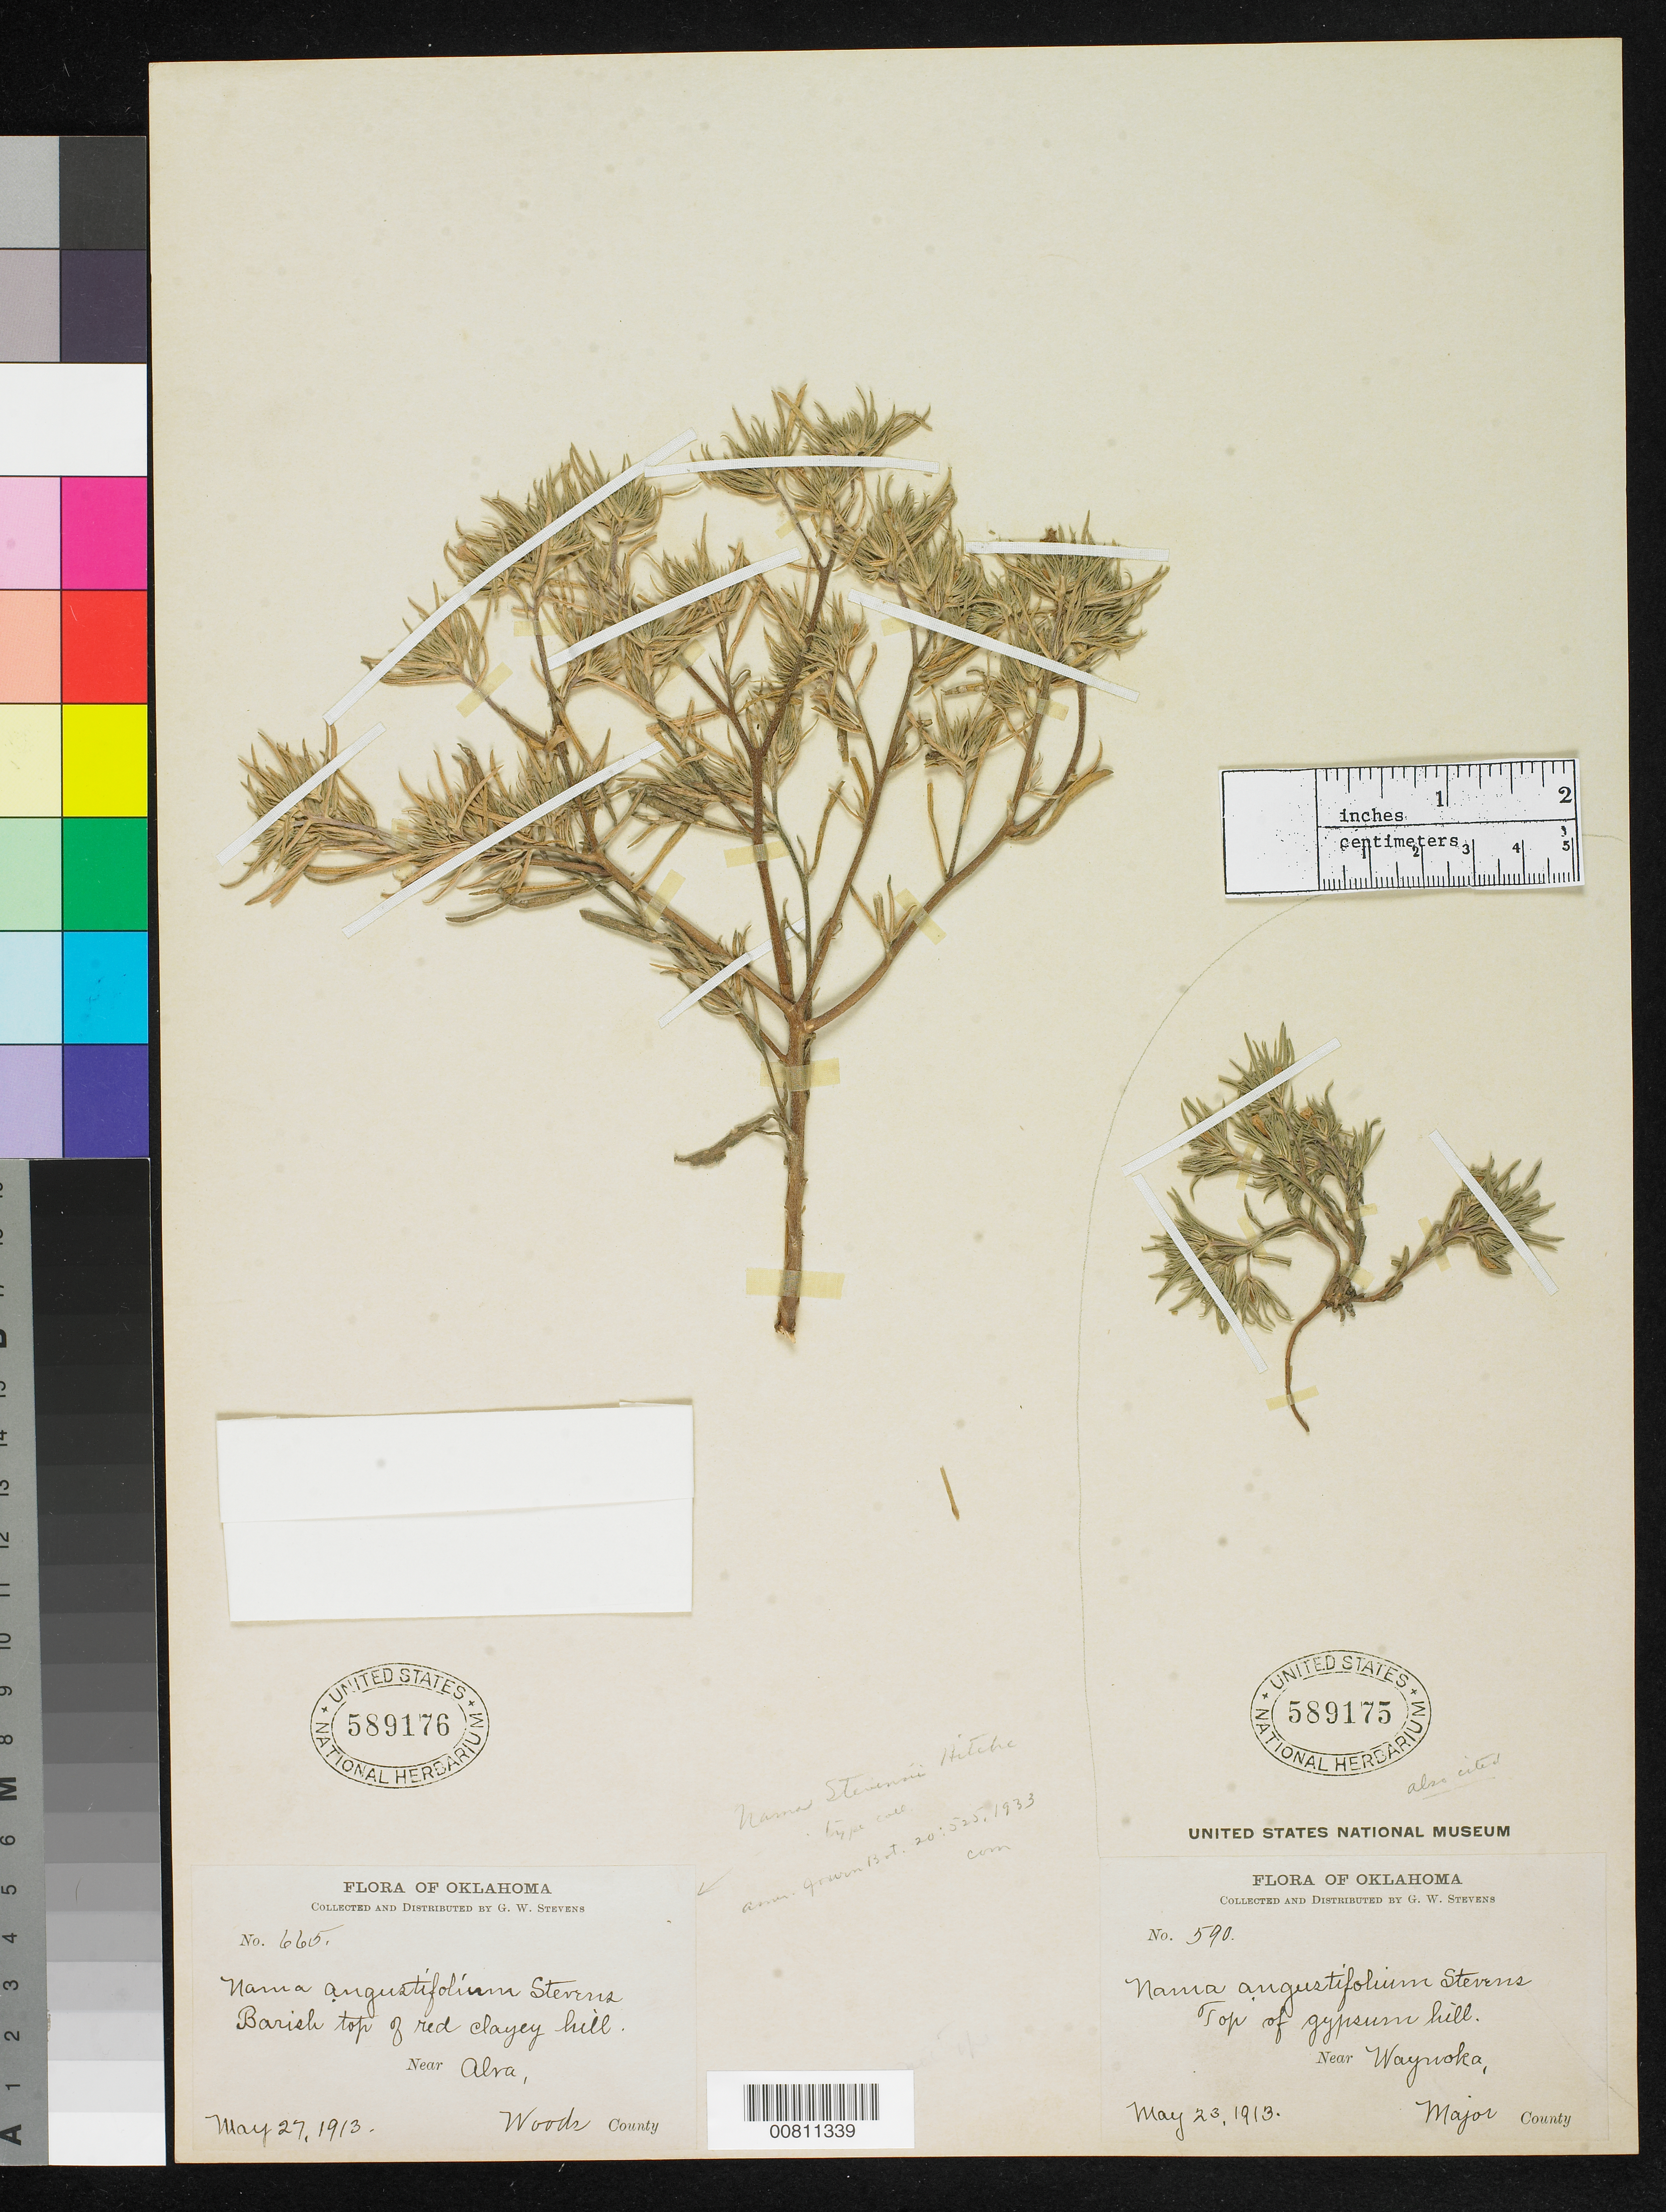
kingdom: Plantae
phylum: Tracheophyta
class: Magnoliopsida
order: Boraginales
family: Namaceae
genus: Nama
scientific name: Nama stevensii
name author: C.L. Hitchc.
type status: Isotype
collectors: G. W. Stevens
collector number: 665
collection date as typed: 27 May 1913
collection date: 1913-05-27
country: United States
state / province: Oklahoma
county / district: Woods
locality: Near Alva.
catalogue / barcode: US 589176